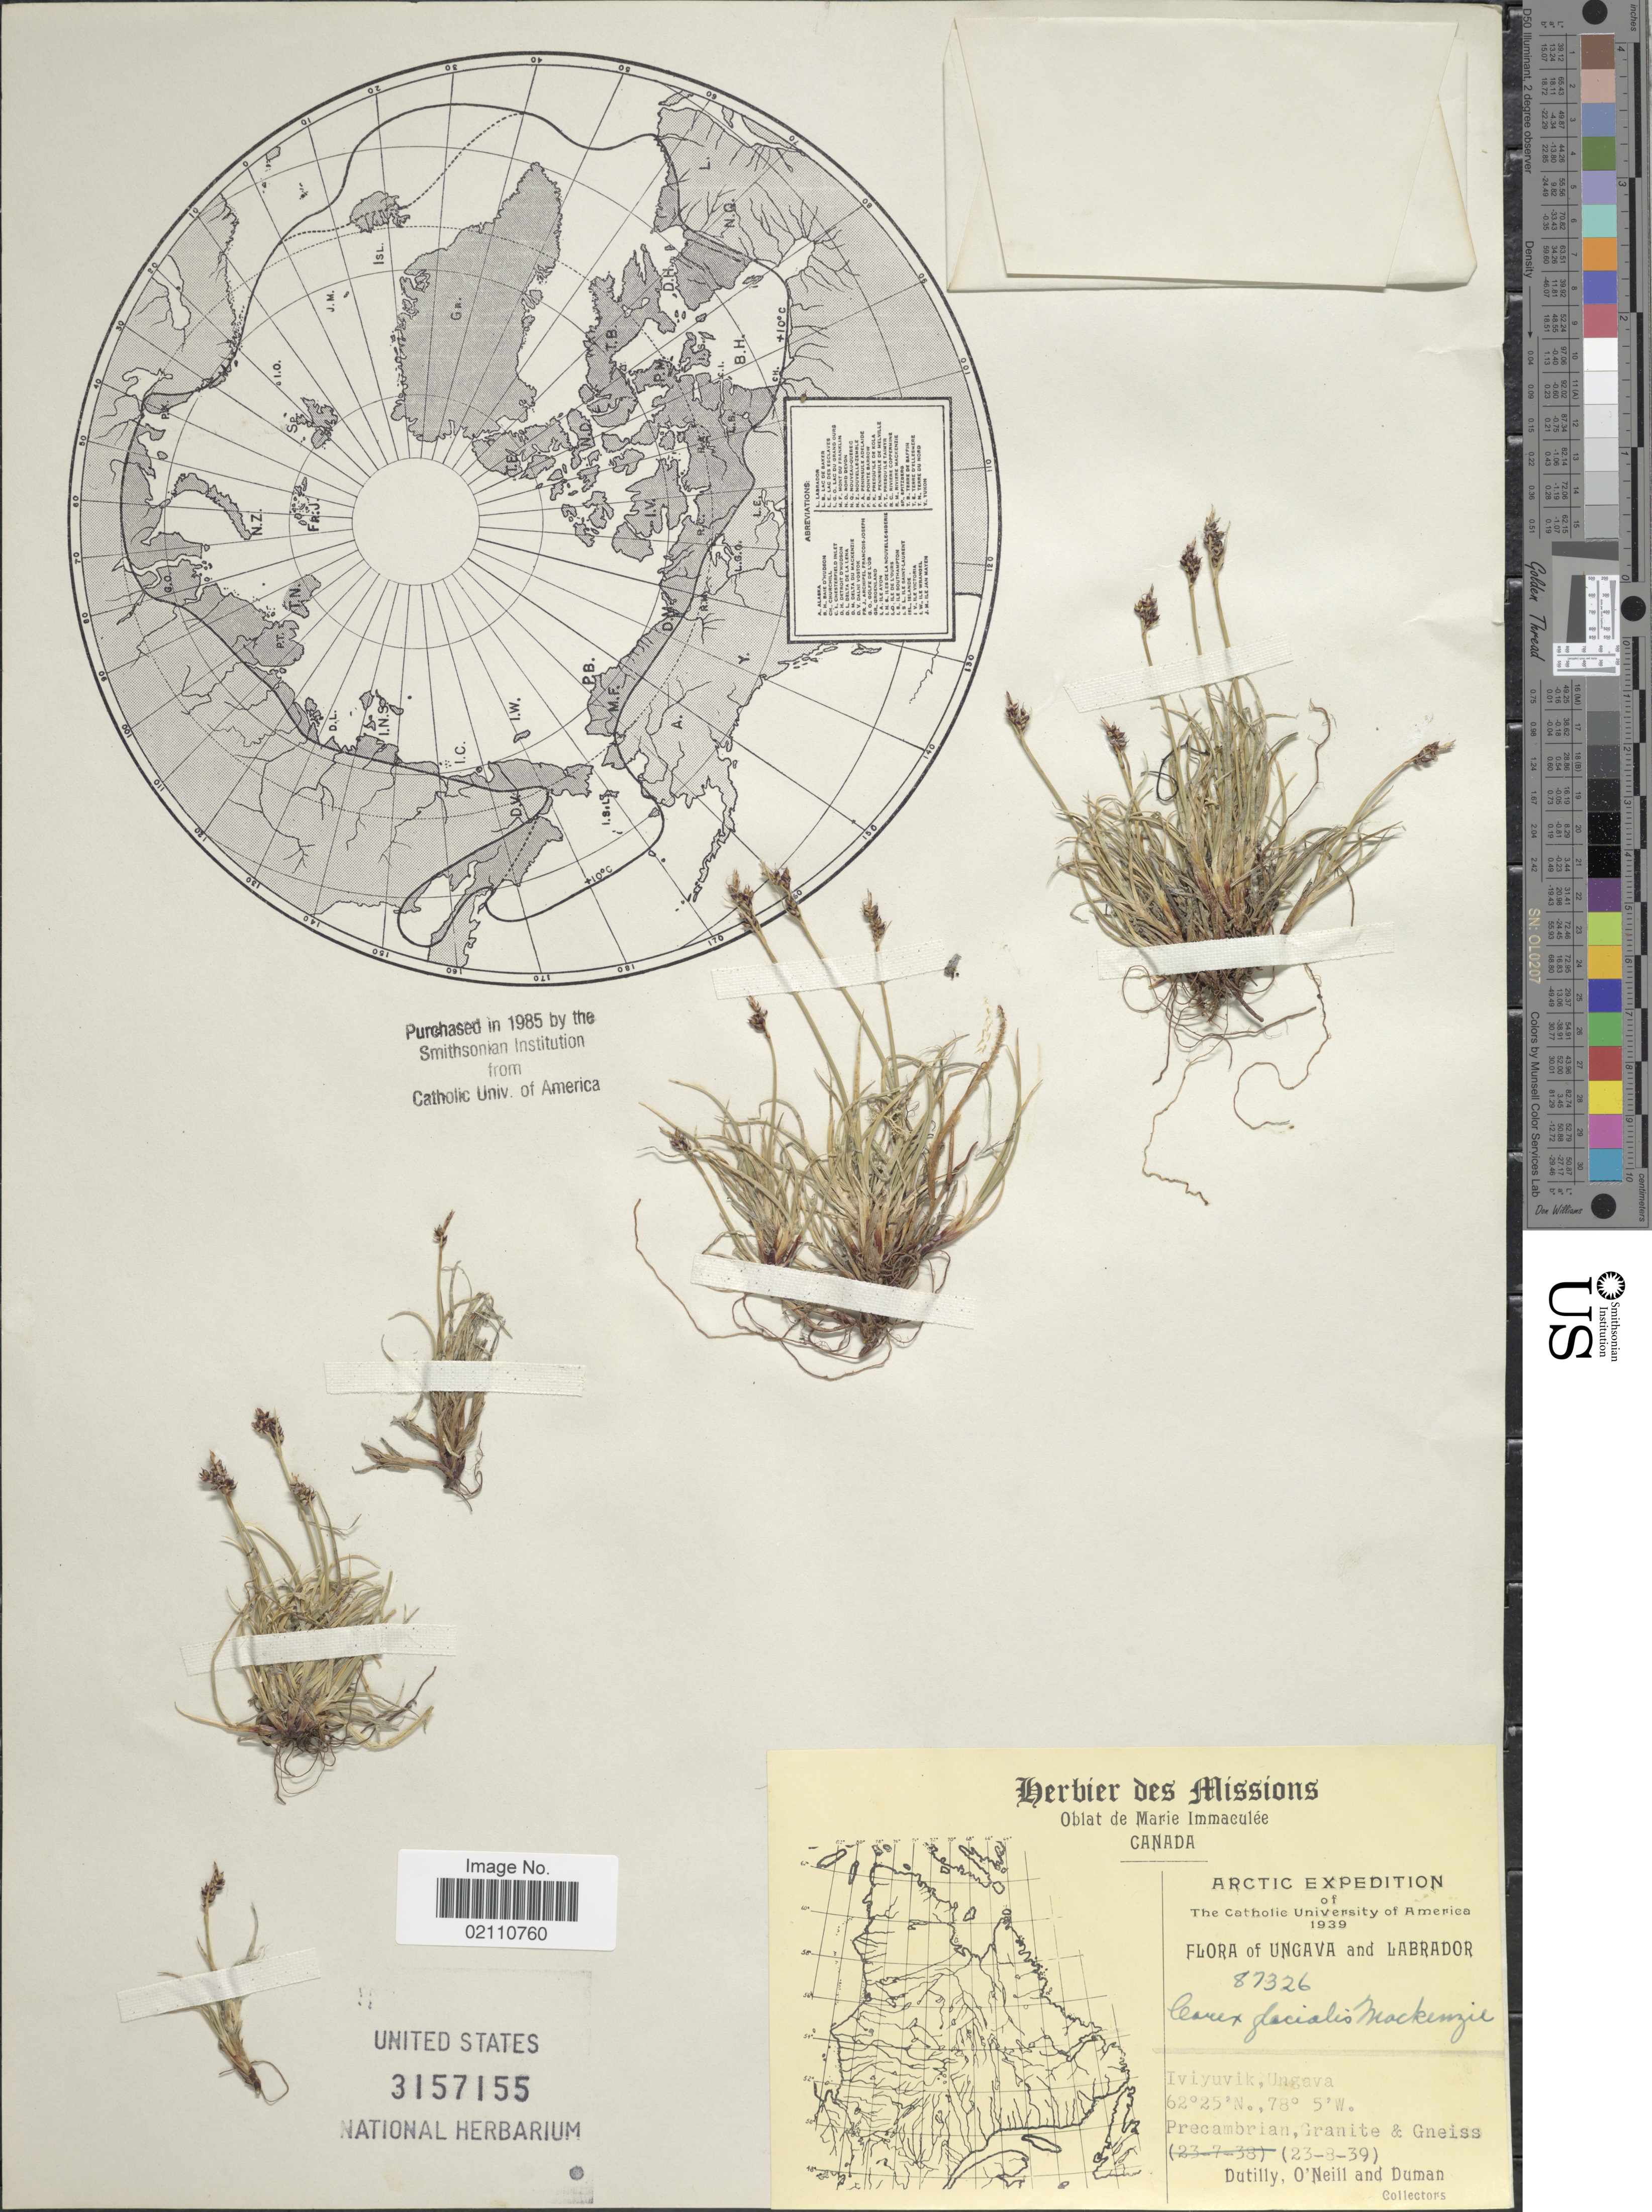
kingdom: Plantae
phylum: Tracheophyta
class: Liliopsida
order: Poales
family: Cyperaceae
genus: Carex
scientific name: Carex glacialis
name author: Mack.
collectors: -. Dutilly, -. O'Neill & -. Duman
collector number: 87326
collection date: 1939-08-23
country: Canada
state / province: Quebec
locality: Arctic, Ungava and Labrador, Iviyuvik, Ungava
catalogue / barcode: US 3157155